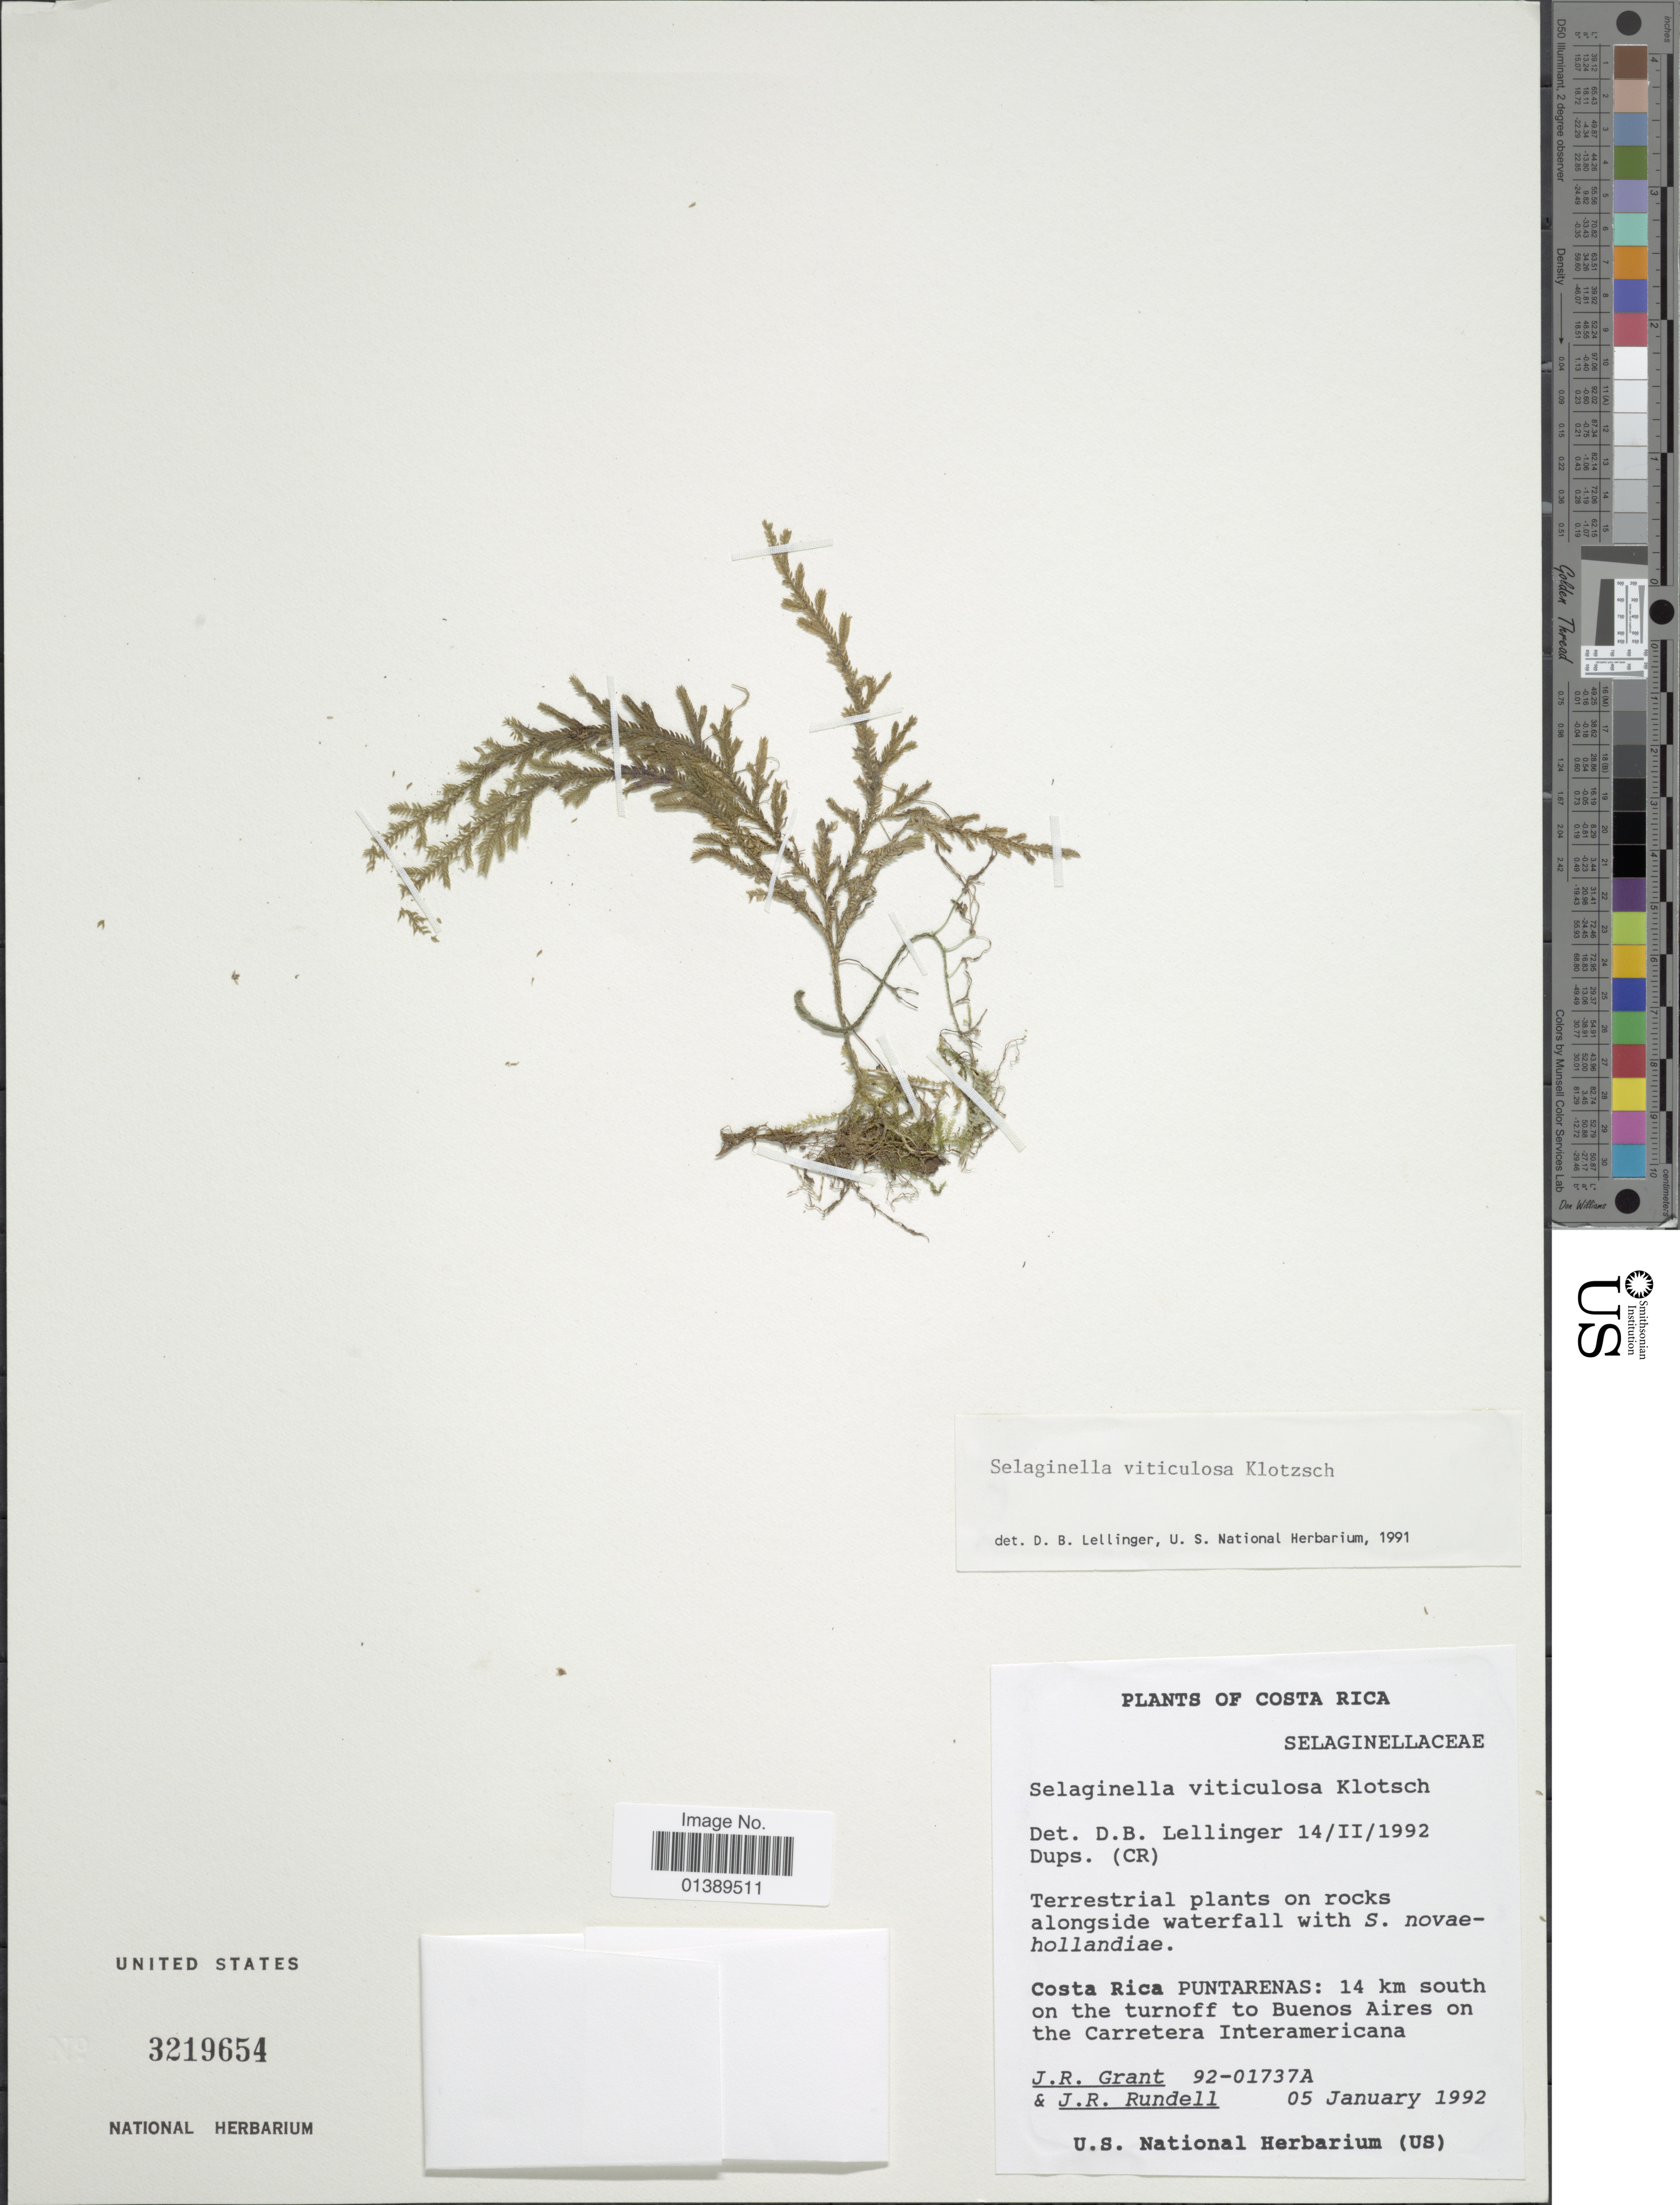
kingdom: Plantae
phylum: Tracheophyta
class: Lycopodiopsida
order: Selaginellales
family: Selaginellaceae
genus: Selaginella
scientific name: Selaginella viticulosa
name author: Klotzsch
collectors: J. Grant & J. R. Rundell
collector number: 92-01737A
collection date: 1992-01-05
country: Costa Rica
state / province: Puntarenas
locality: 14 km south onnthe turnoff to Buenos Aires on the Carretera Interamericana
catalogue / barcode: US 3219654